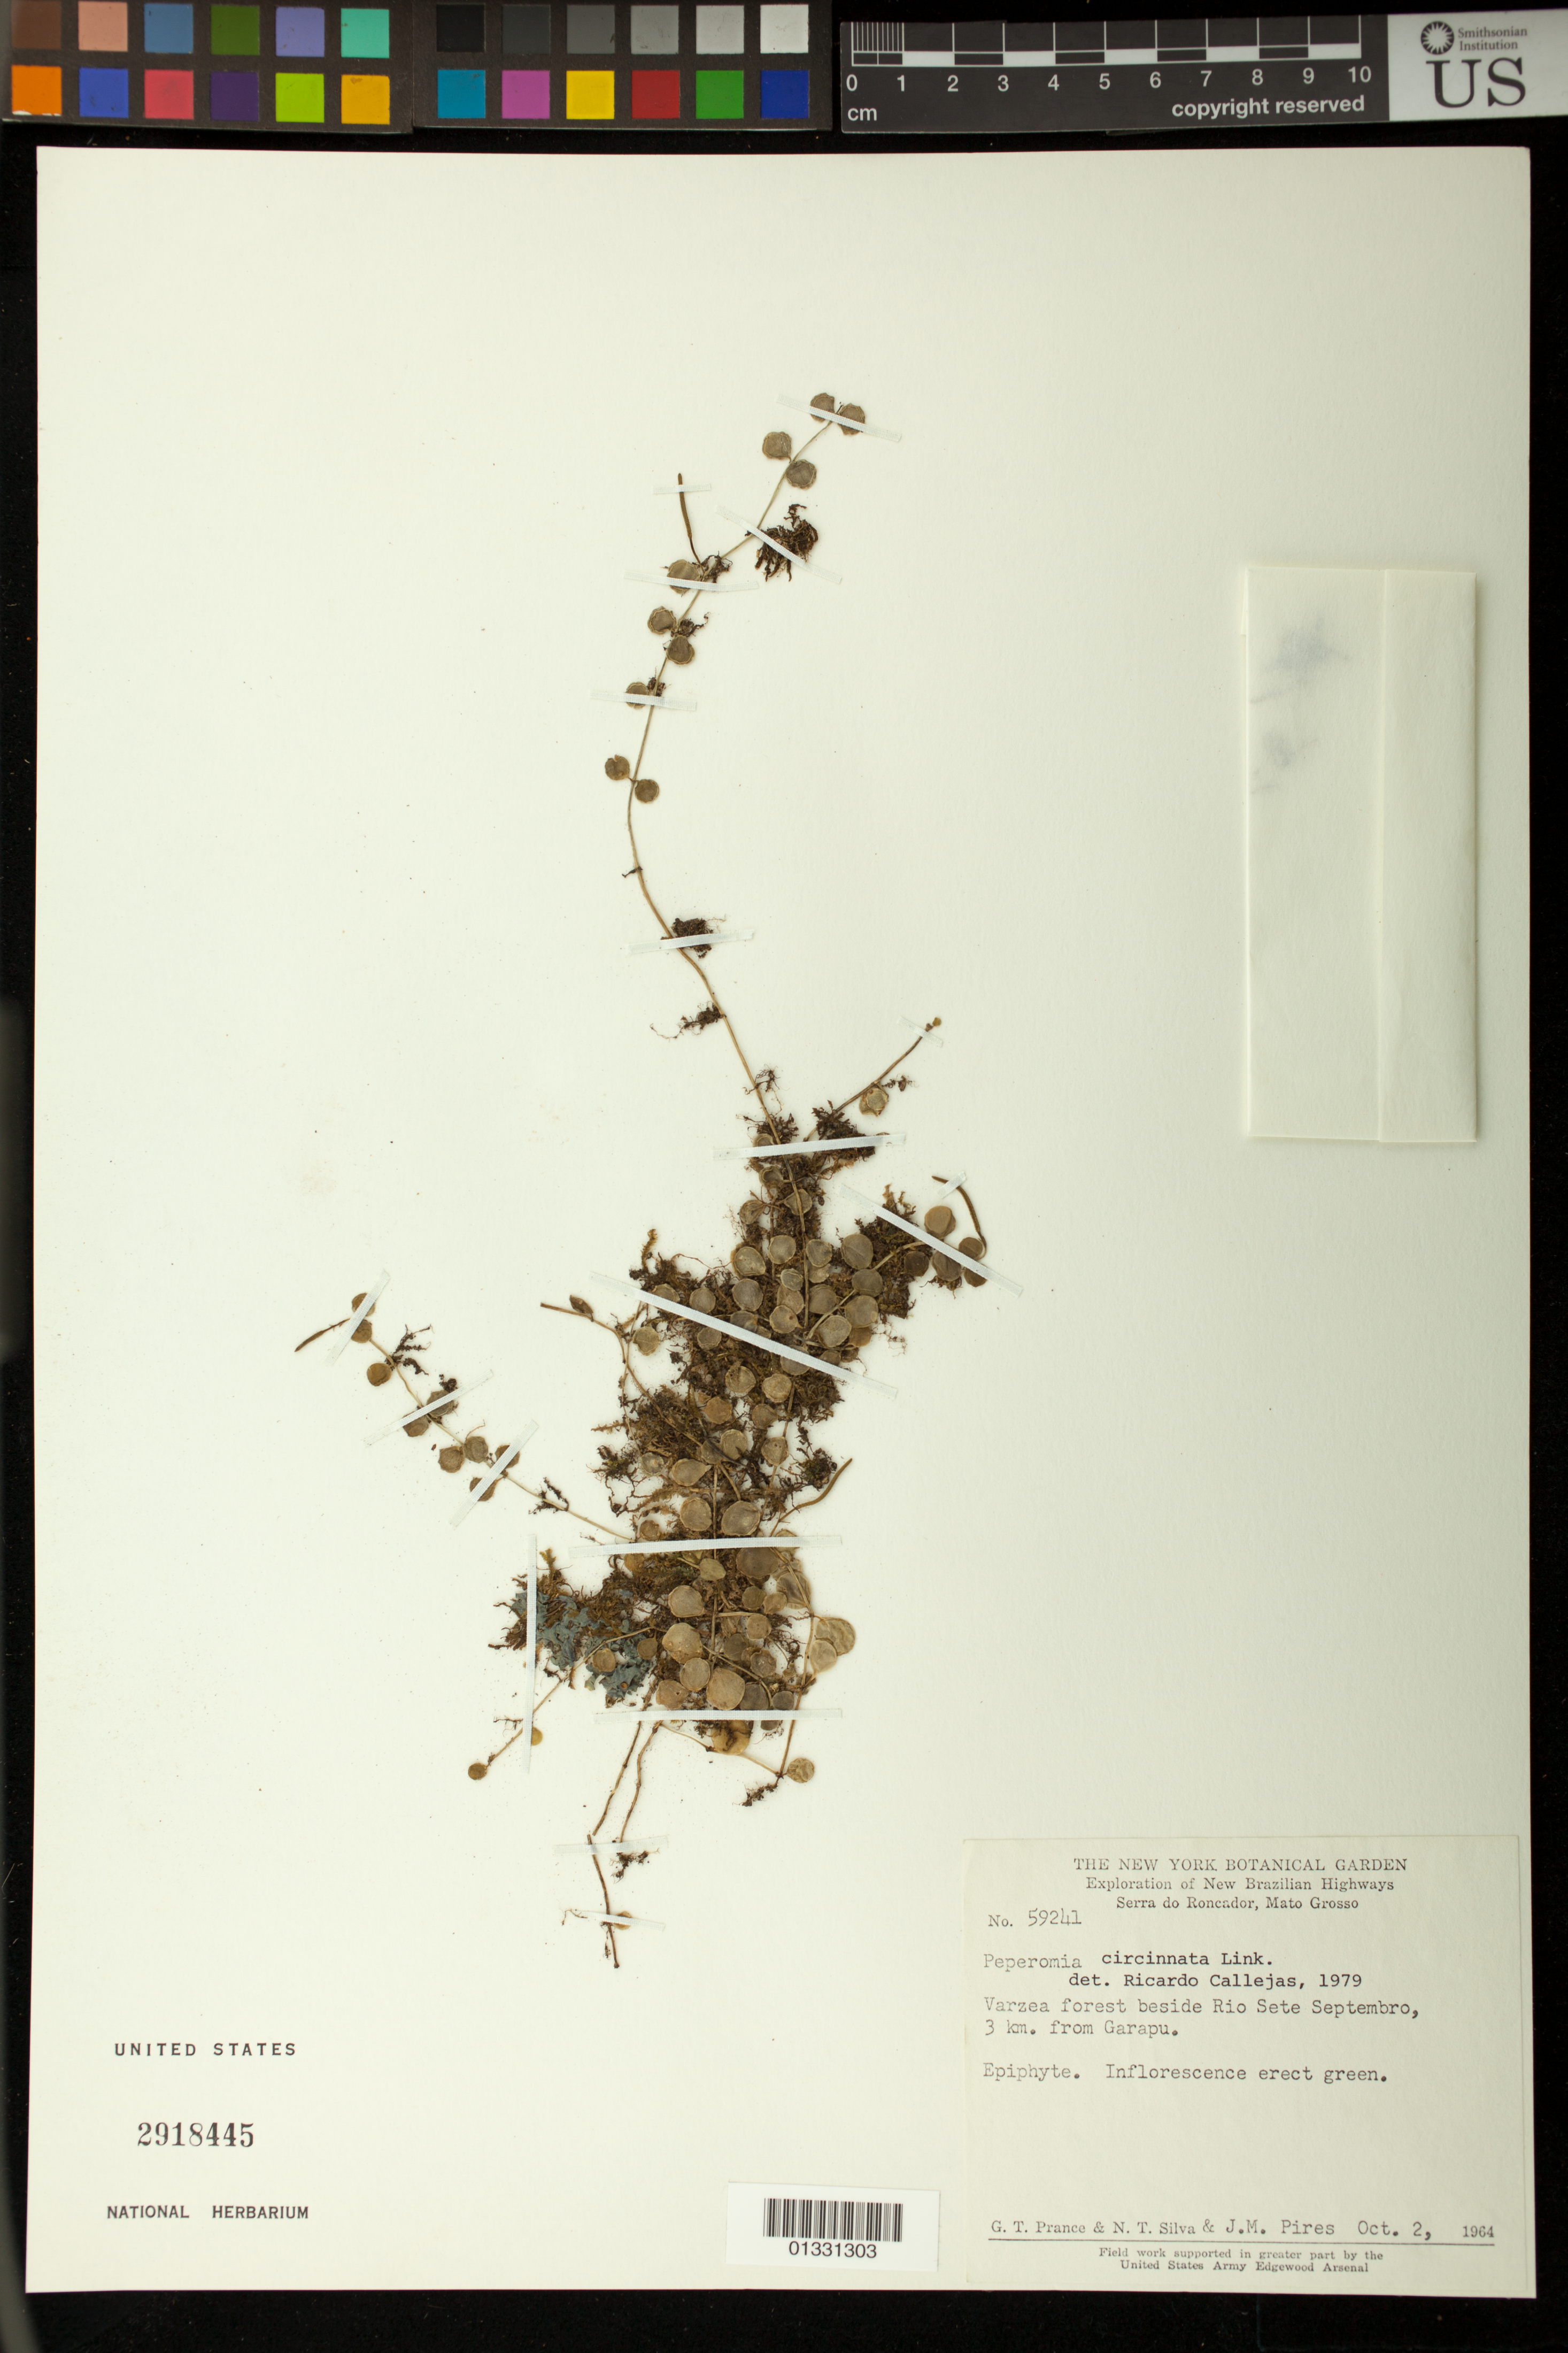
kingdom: Plantae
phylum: Tracheophyta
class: Magnoliopsida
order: Piperales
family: Piperaceae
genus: Peperomia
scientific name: Peperomia circinnata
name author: Link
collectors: G. T. Prance, N. Silva & J. M. Pires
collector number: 59241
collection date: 1964-10-02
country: Brazil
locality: Serra do Roncador. Beside Rio Sete Septembro, 3 km from Garapu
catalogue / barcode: US 2918445